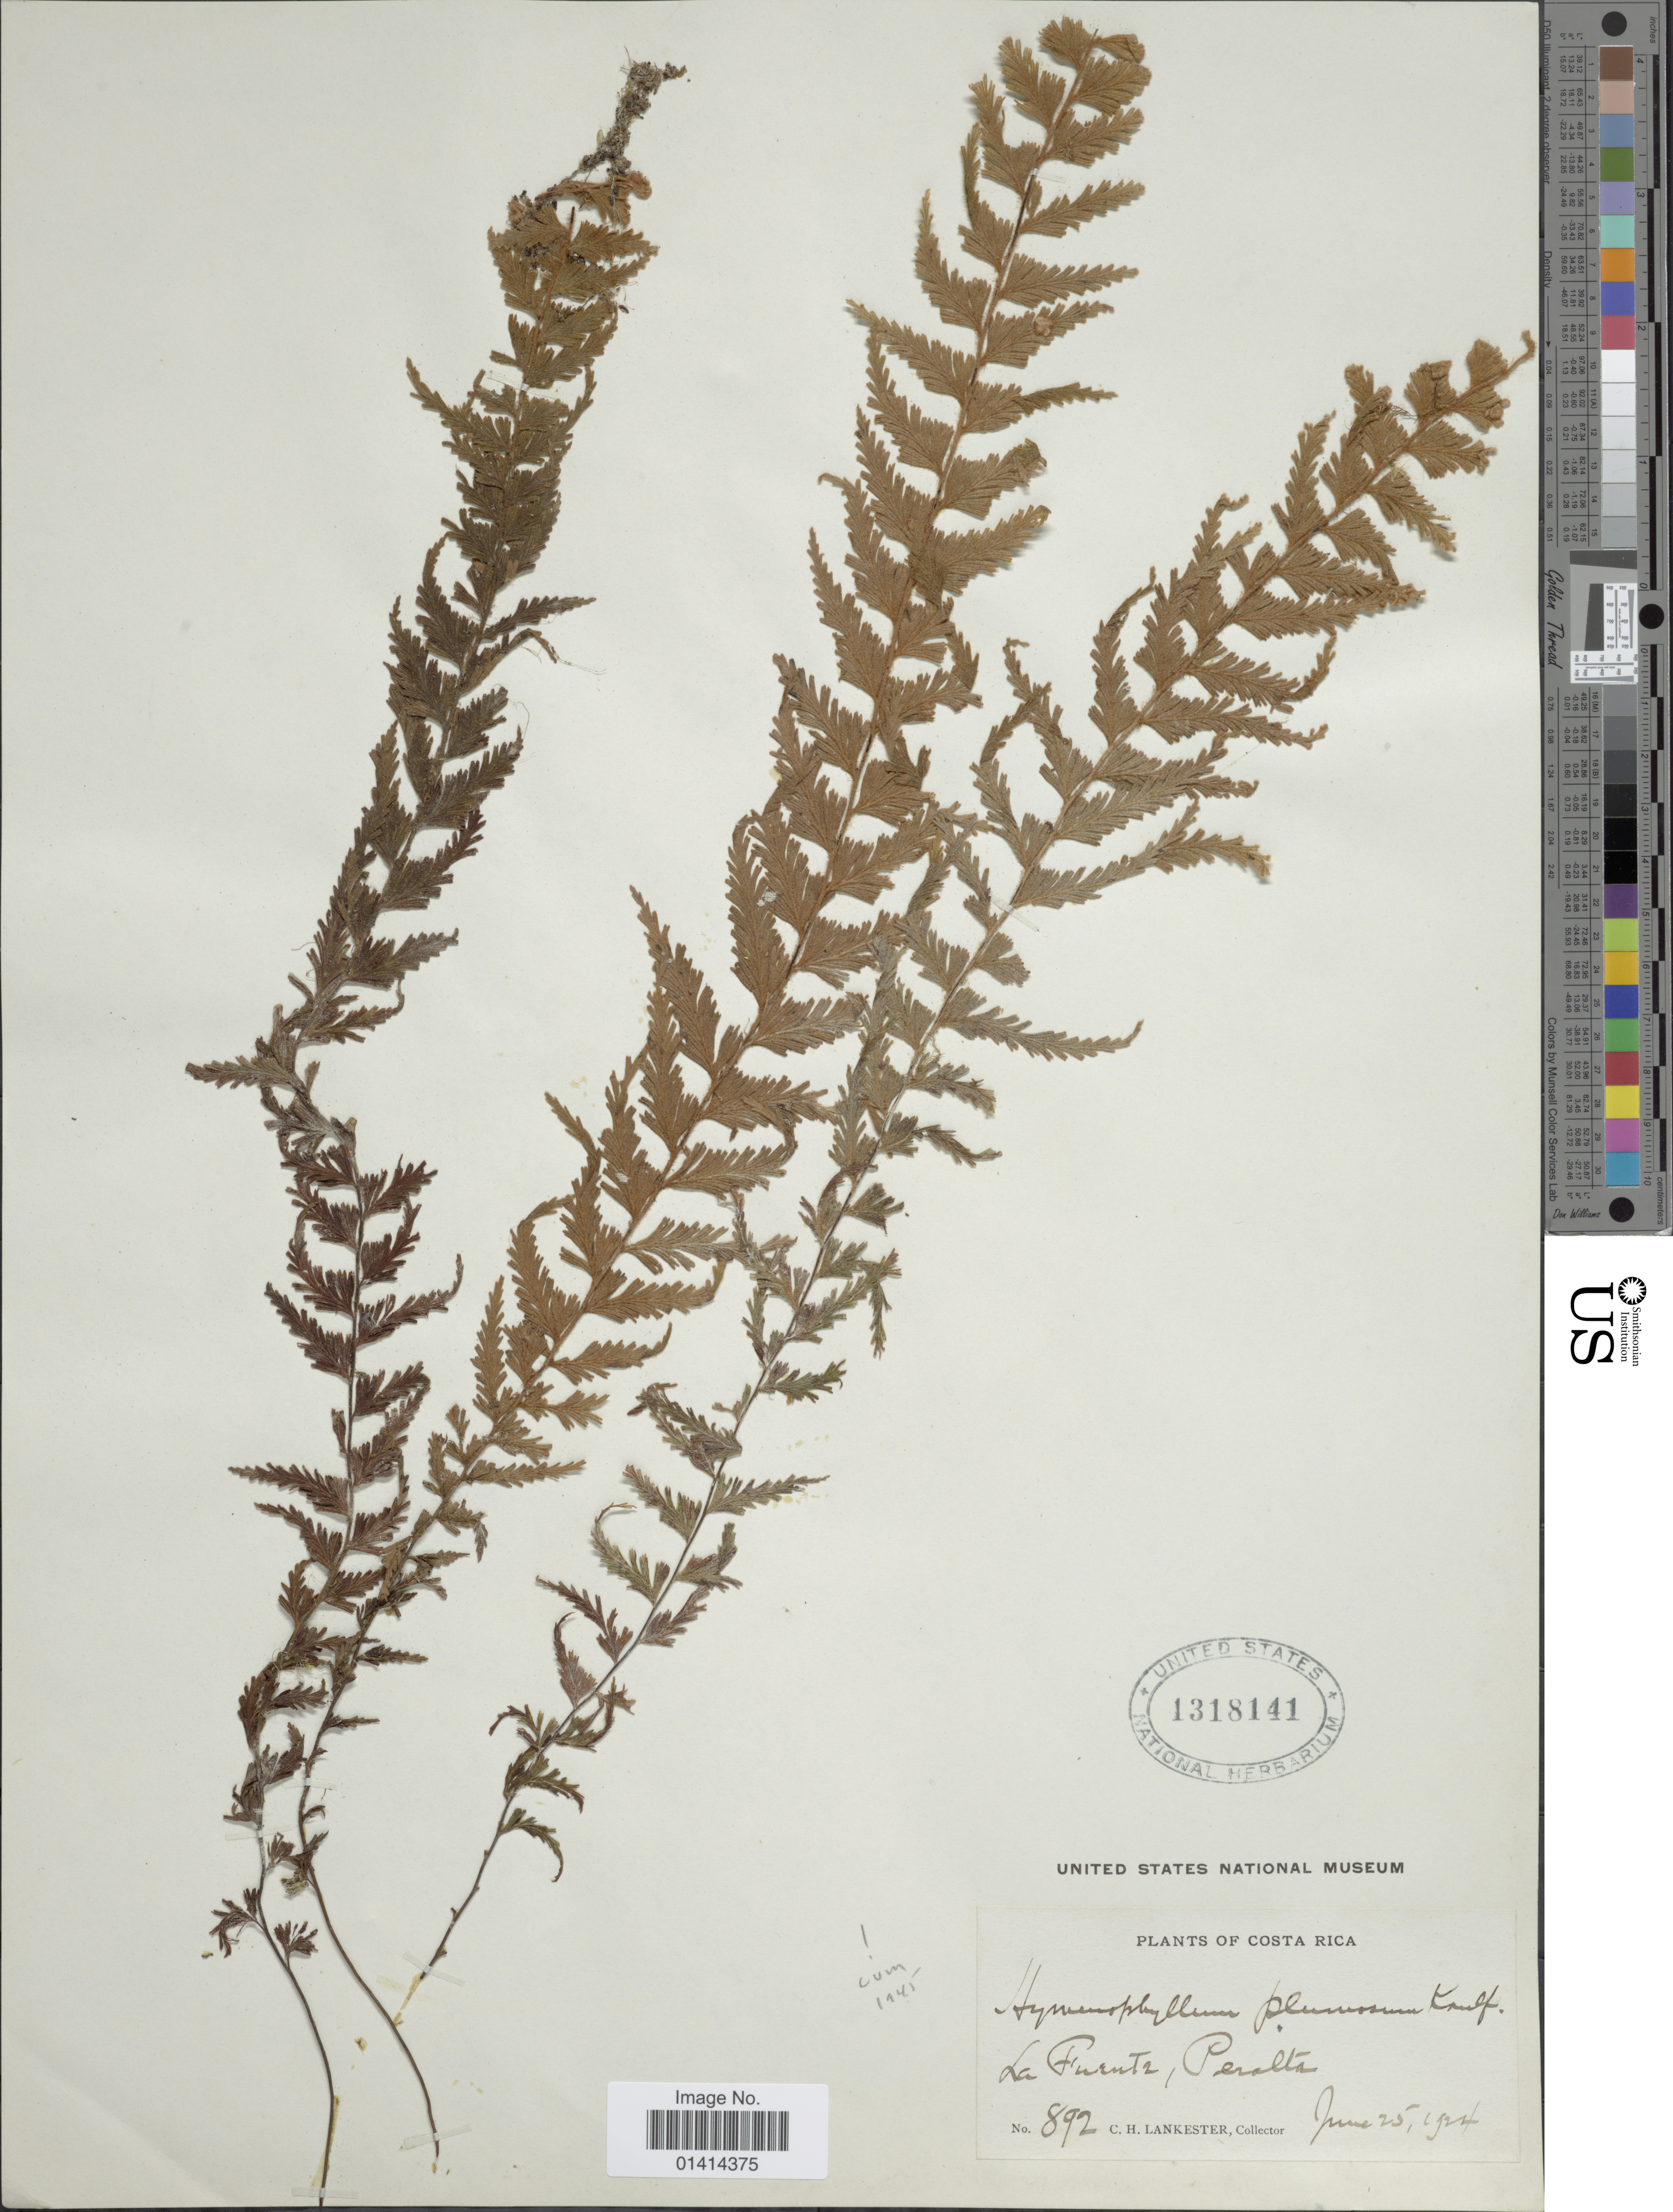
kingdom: Plantae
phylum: Tracheophyta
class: Polypodiopsida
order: Hymenophyllales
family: Hymenophyllaceae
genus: Hymenophyllum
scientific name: Hymenophyllum plumosum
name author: Kaulf.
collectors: C. H. Lankester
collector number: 892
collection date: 1924-06-25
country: Costa Rica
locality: La Fuente, Peralta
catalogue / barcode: US 1318141